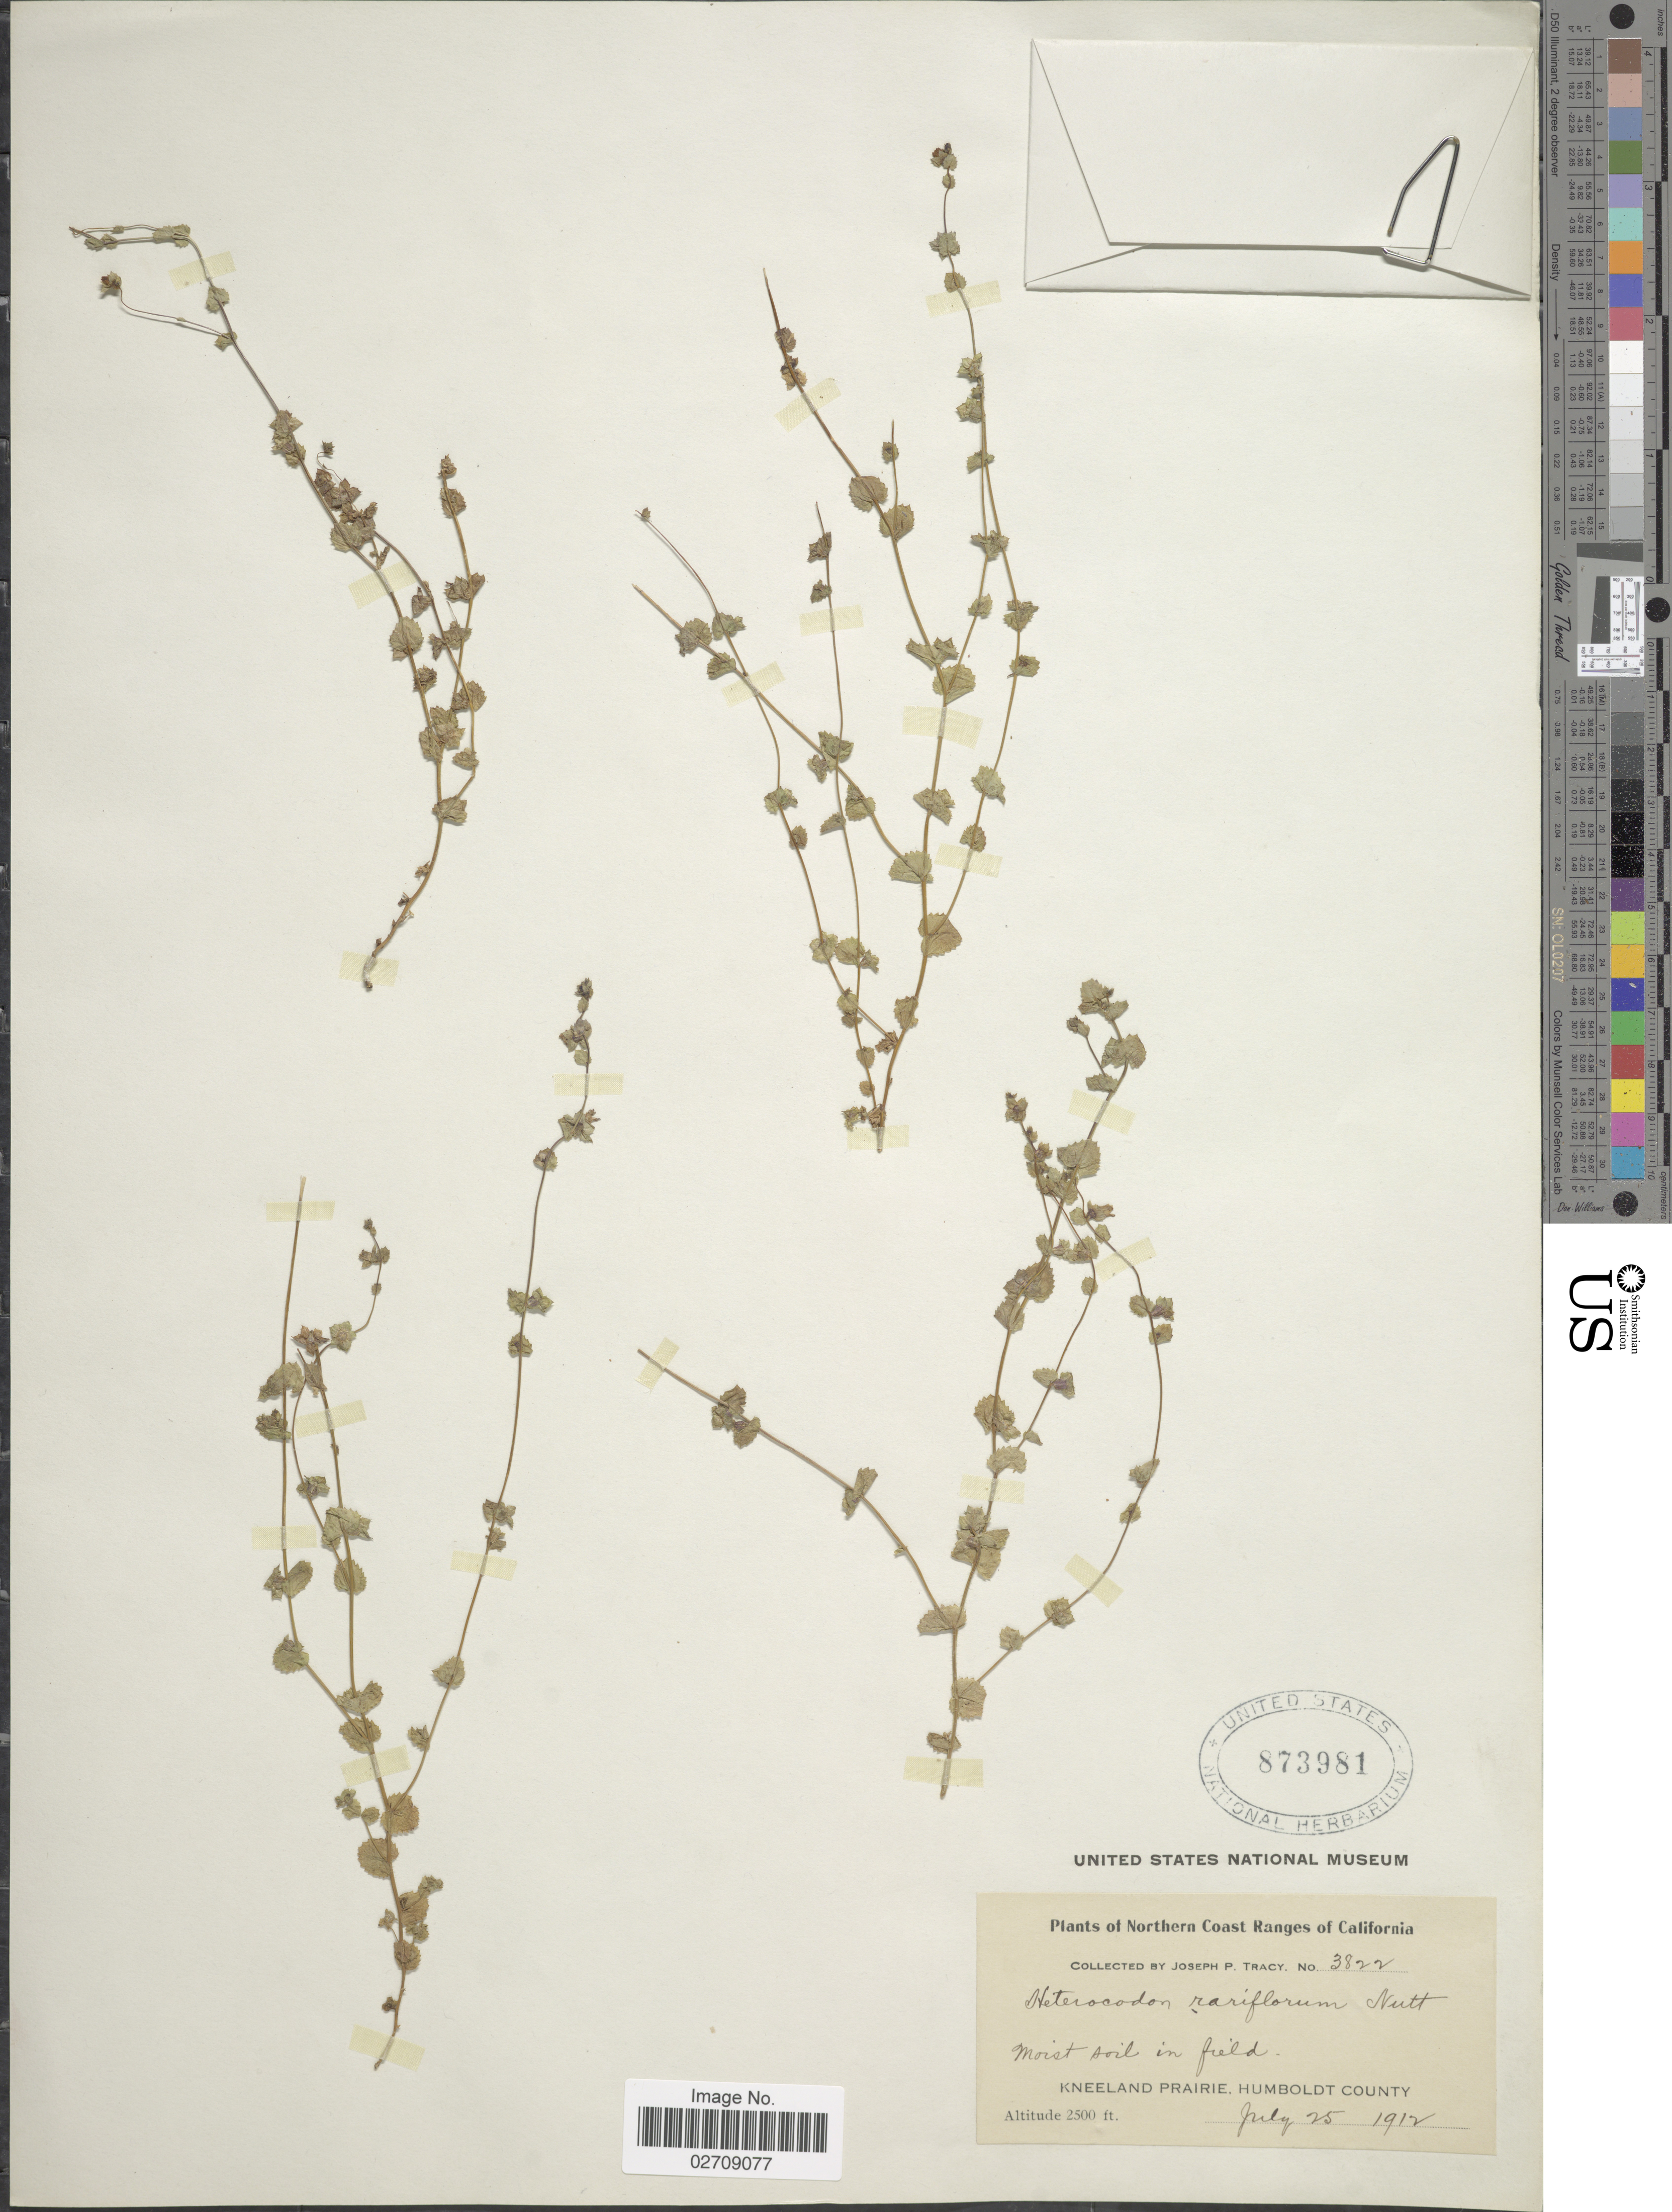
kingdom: Plantae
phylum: Tracheophyta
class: Magnoliopsida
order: Asterales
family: Campanulaceae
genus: Heterocodon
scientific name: Heterocodon rariflorum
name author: Nutt.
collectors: J. Tracy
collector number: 3822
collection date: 1912-07-25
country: United States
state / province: California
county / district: Humboldt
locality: Northern Coast Ranges of California. Kneeland Prairie, Humboldt County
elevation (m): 762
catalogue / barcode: US 873981